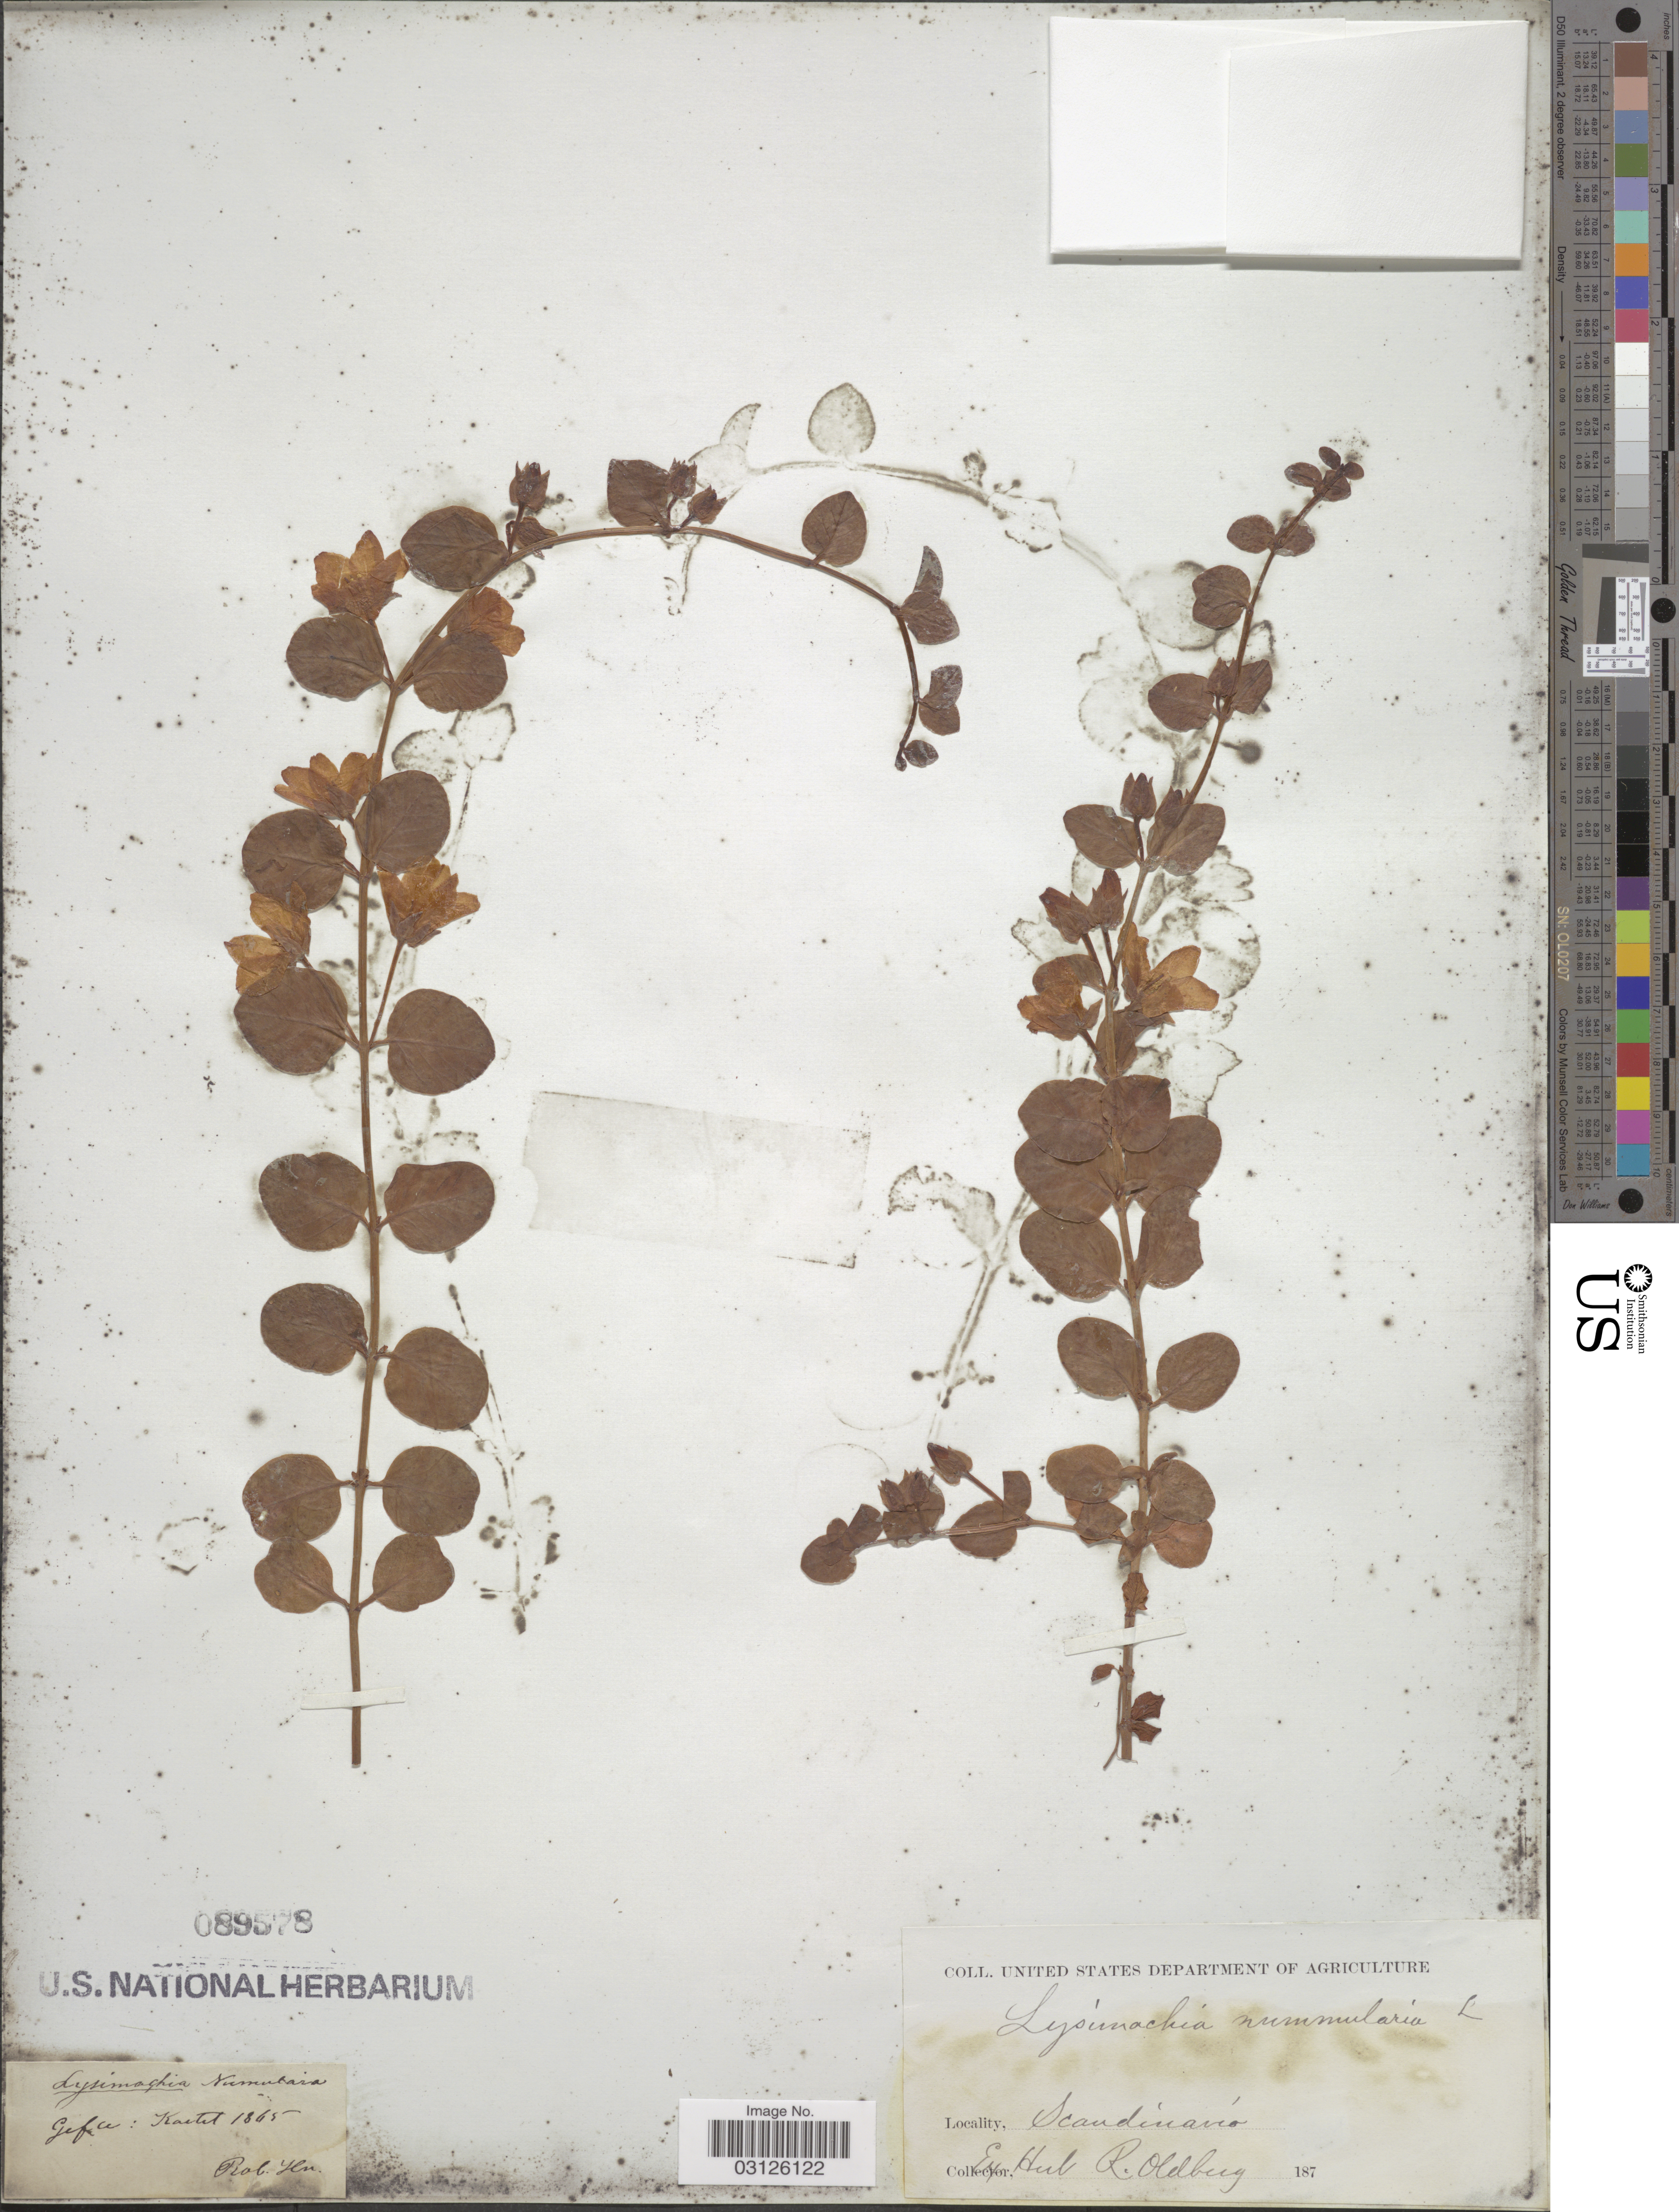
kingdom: Plantae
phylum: Tracheophyta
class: Magnoliopsida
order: Ericales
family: Primulaceae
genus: Lysimachia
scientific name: Lysimachia nummularia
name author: L.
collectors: R. Oldberg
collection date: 1865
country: Sweden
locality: Scandinavia. Gefle: Kastet.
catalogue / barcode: US 89578